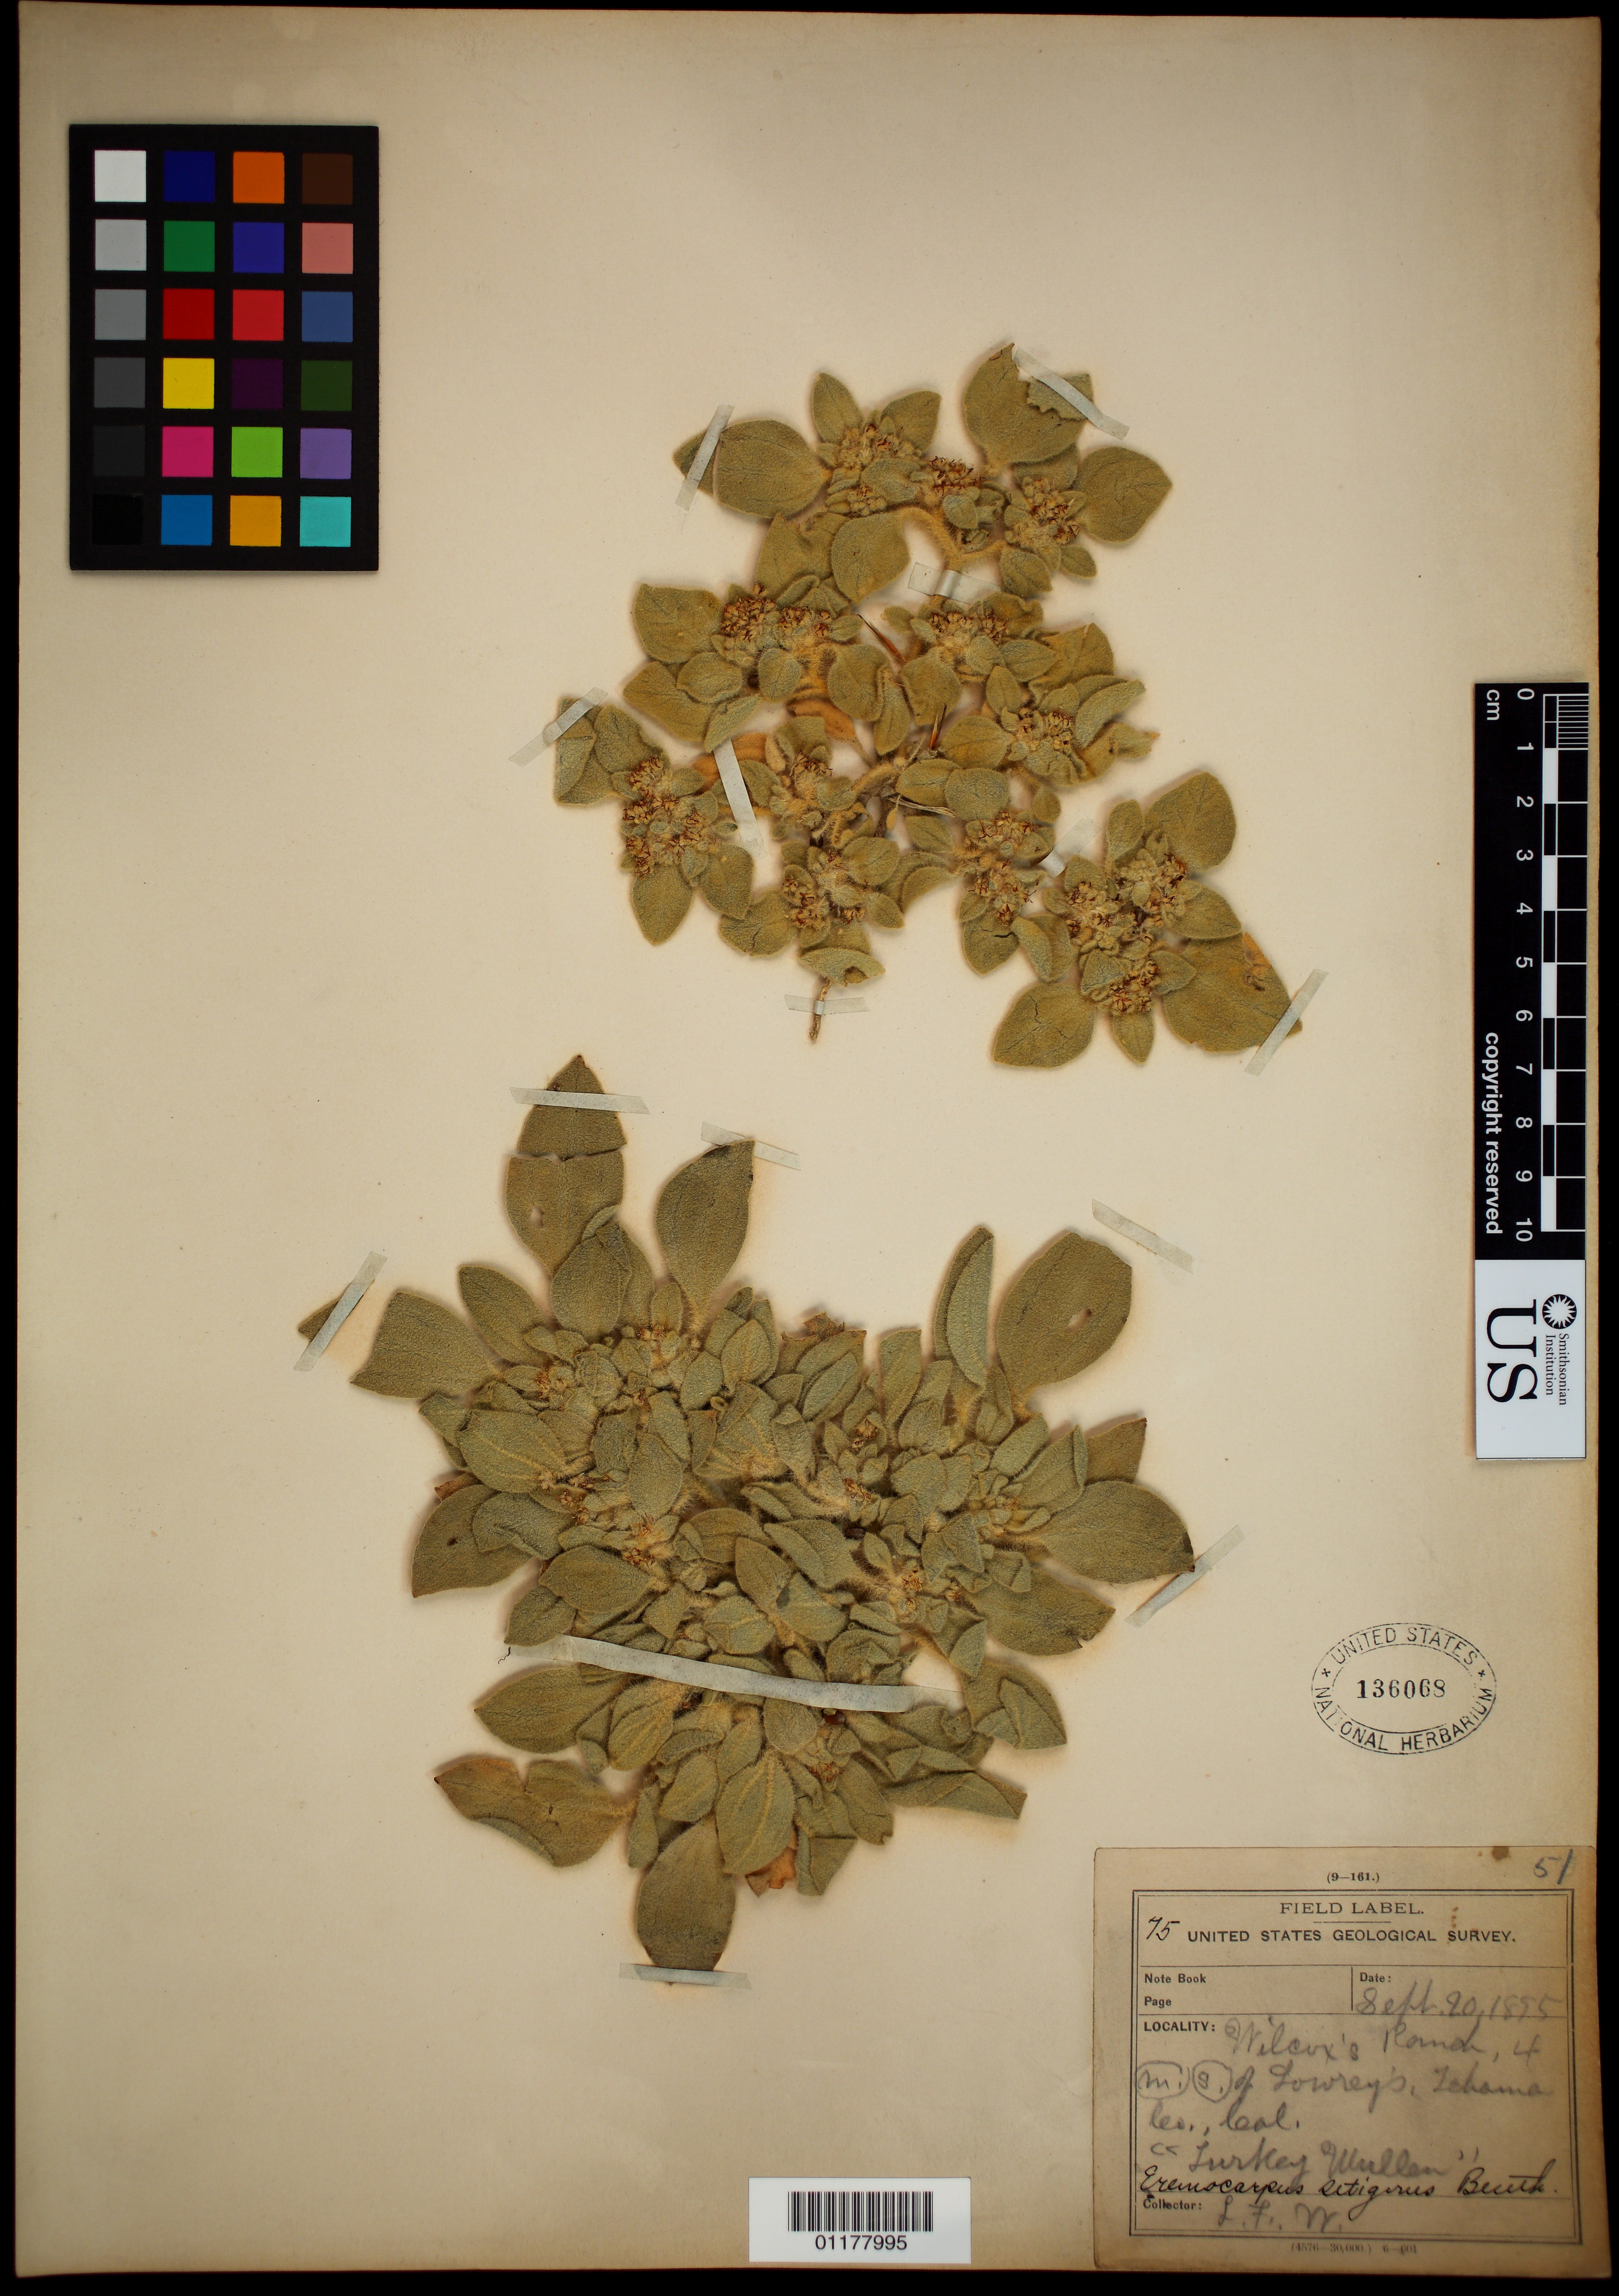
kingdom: Plantae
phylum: Tracheophyta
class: Magnoliopsida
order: Malpighiales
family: Euphorbiaceae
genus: Eremocarpus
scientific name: Eremocarpus setigerus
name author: (Hook.) Benth.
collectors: L. F. Ward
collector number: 75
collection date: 1895-09-20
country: United States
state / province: California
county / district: Tehama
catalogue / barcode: US 136068